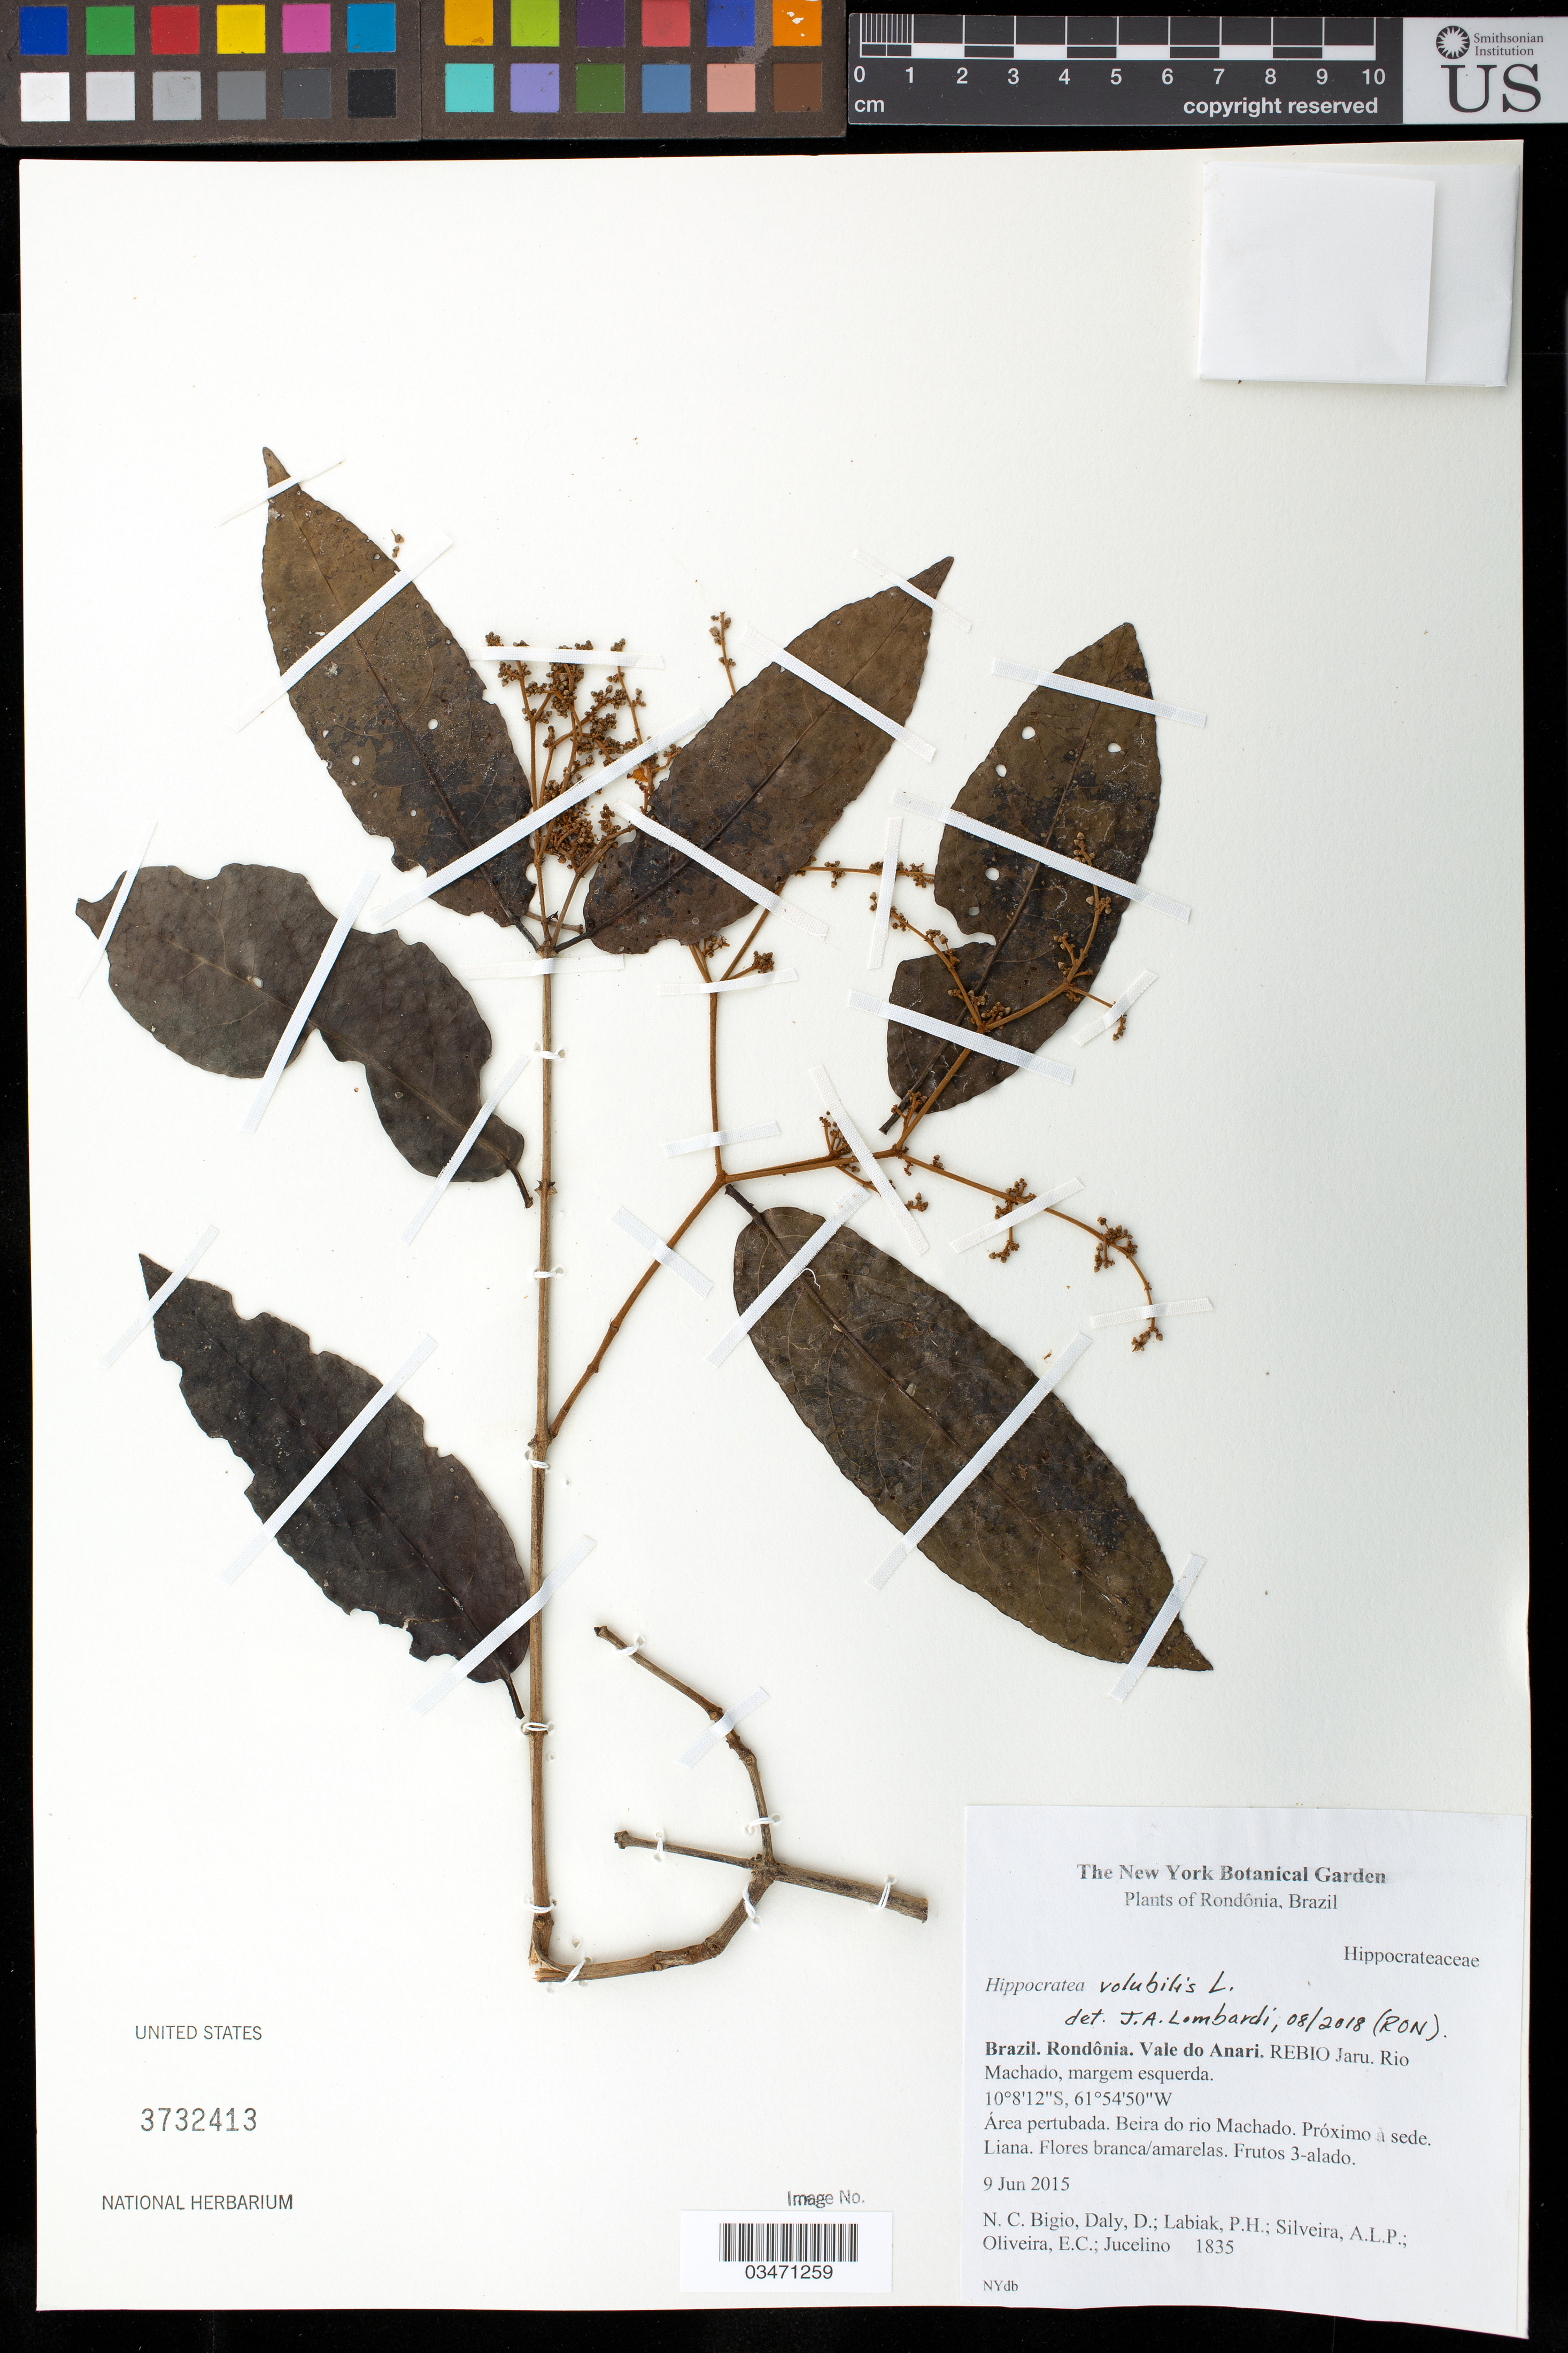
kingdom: Plantae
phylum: Tracheophyta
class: Magnoliopsida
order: Celastrales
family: Celastraceae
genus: Hippocratea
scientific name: Hippocratea volubilis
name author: L.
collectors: N. C. Bigio, D. Daly, P. H. Labiak, -. Silveira, E. Oliveira & -. Jucelino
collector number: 1835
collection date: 2015-06-09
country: Brazil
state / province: Rondônia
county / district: Vale do Anari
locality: REBIO Jaru. Rio Machado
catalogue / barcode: US 3732413